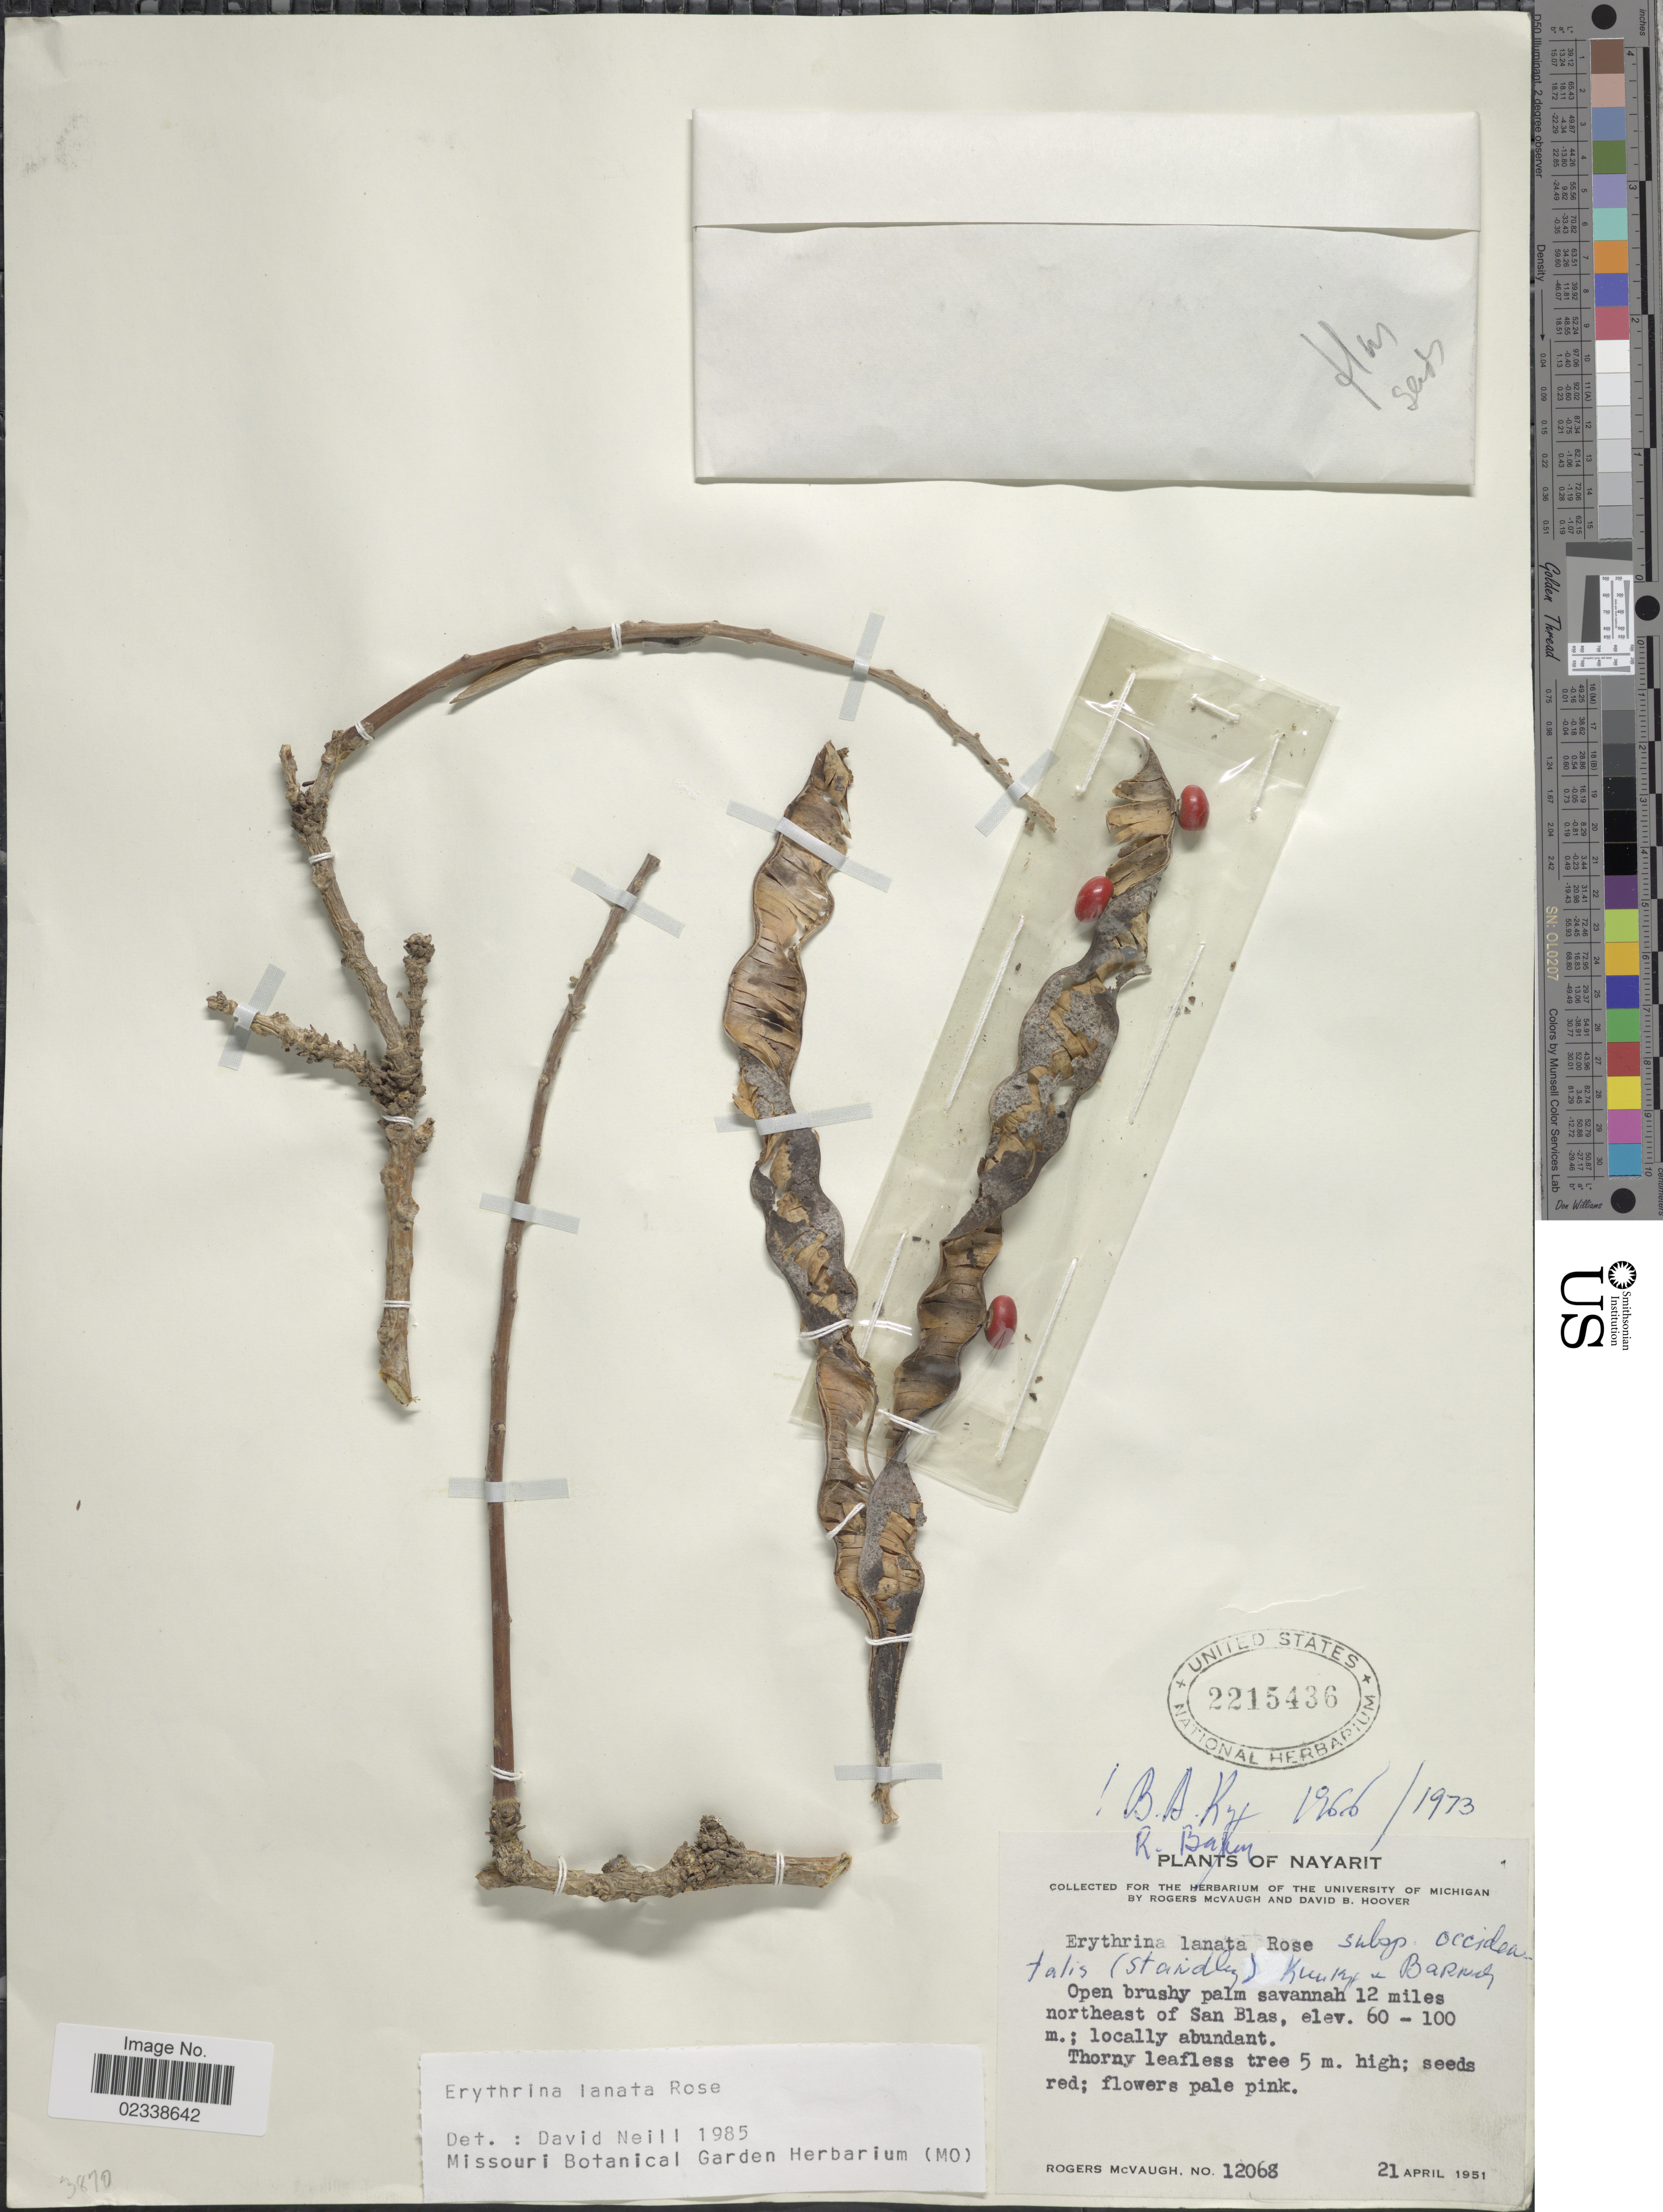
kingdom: Plantae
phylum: Tracheophyta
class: Magnoliopsida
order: Fabales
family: Fabaceae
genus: Erythrina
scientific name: Erythrina lanata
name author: Rose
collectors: R. McVaugh & D. B. Hoover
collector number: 12068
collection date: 1951-04-21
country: Mexico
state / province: Nayarit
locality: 12 miles northeast of San Blas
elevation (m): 60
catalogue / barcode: US 2215436